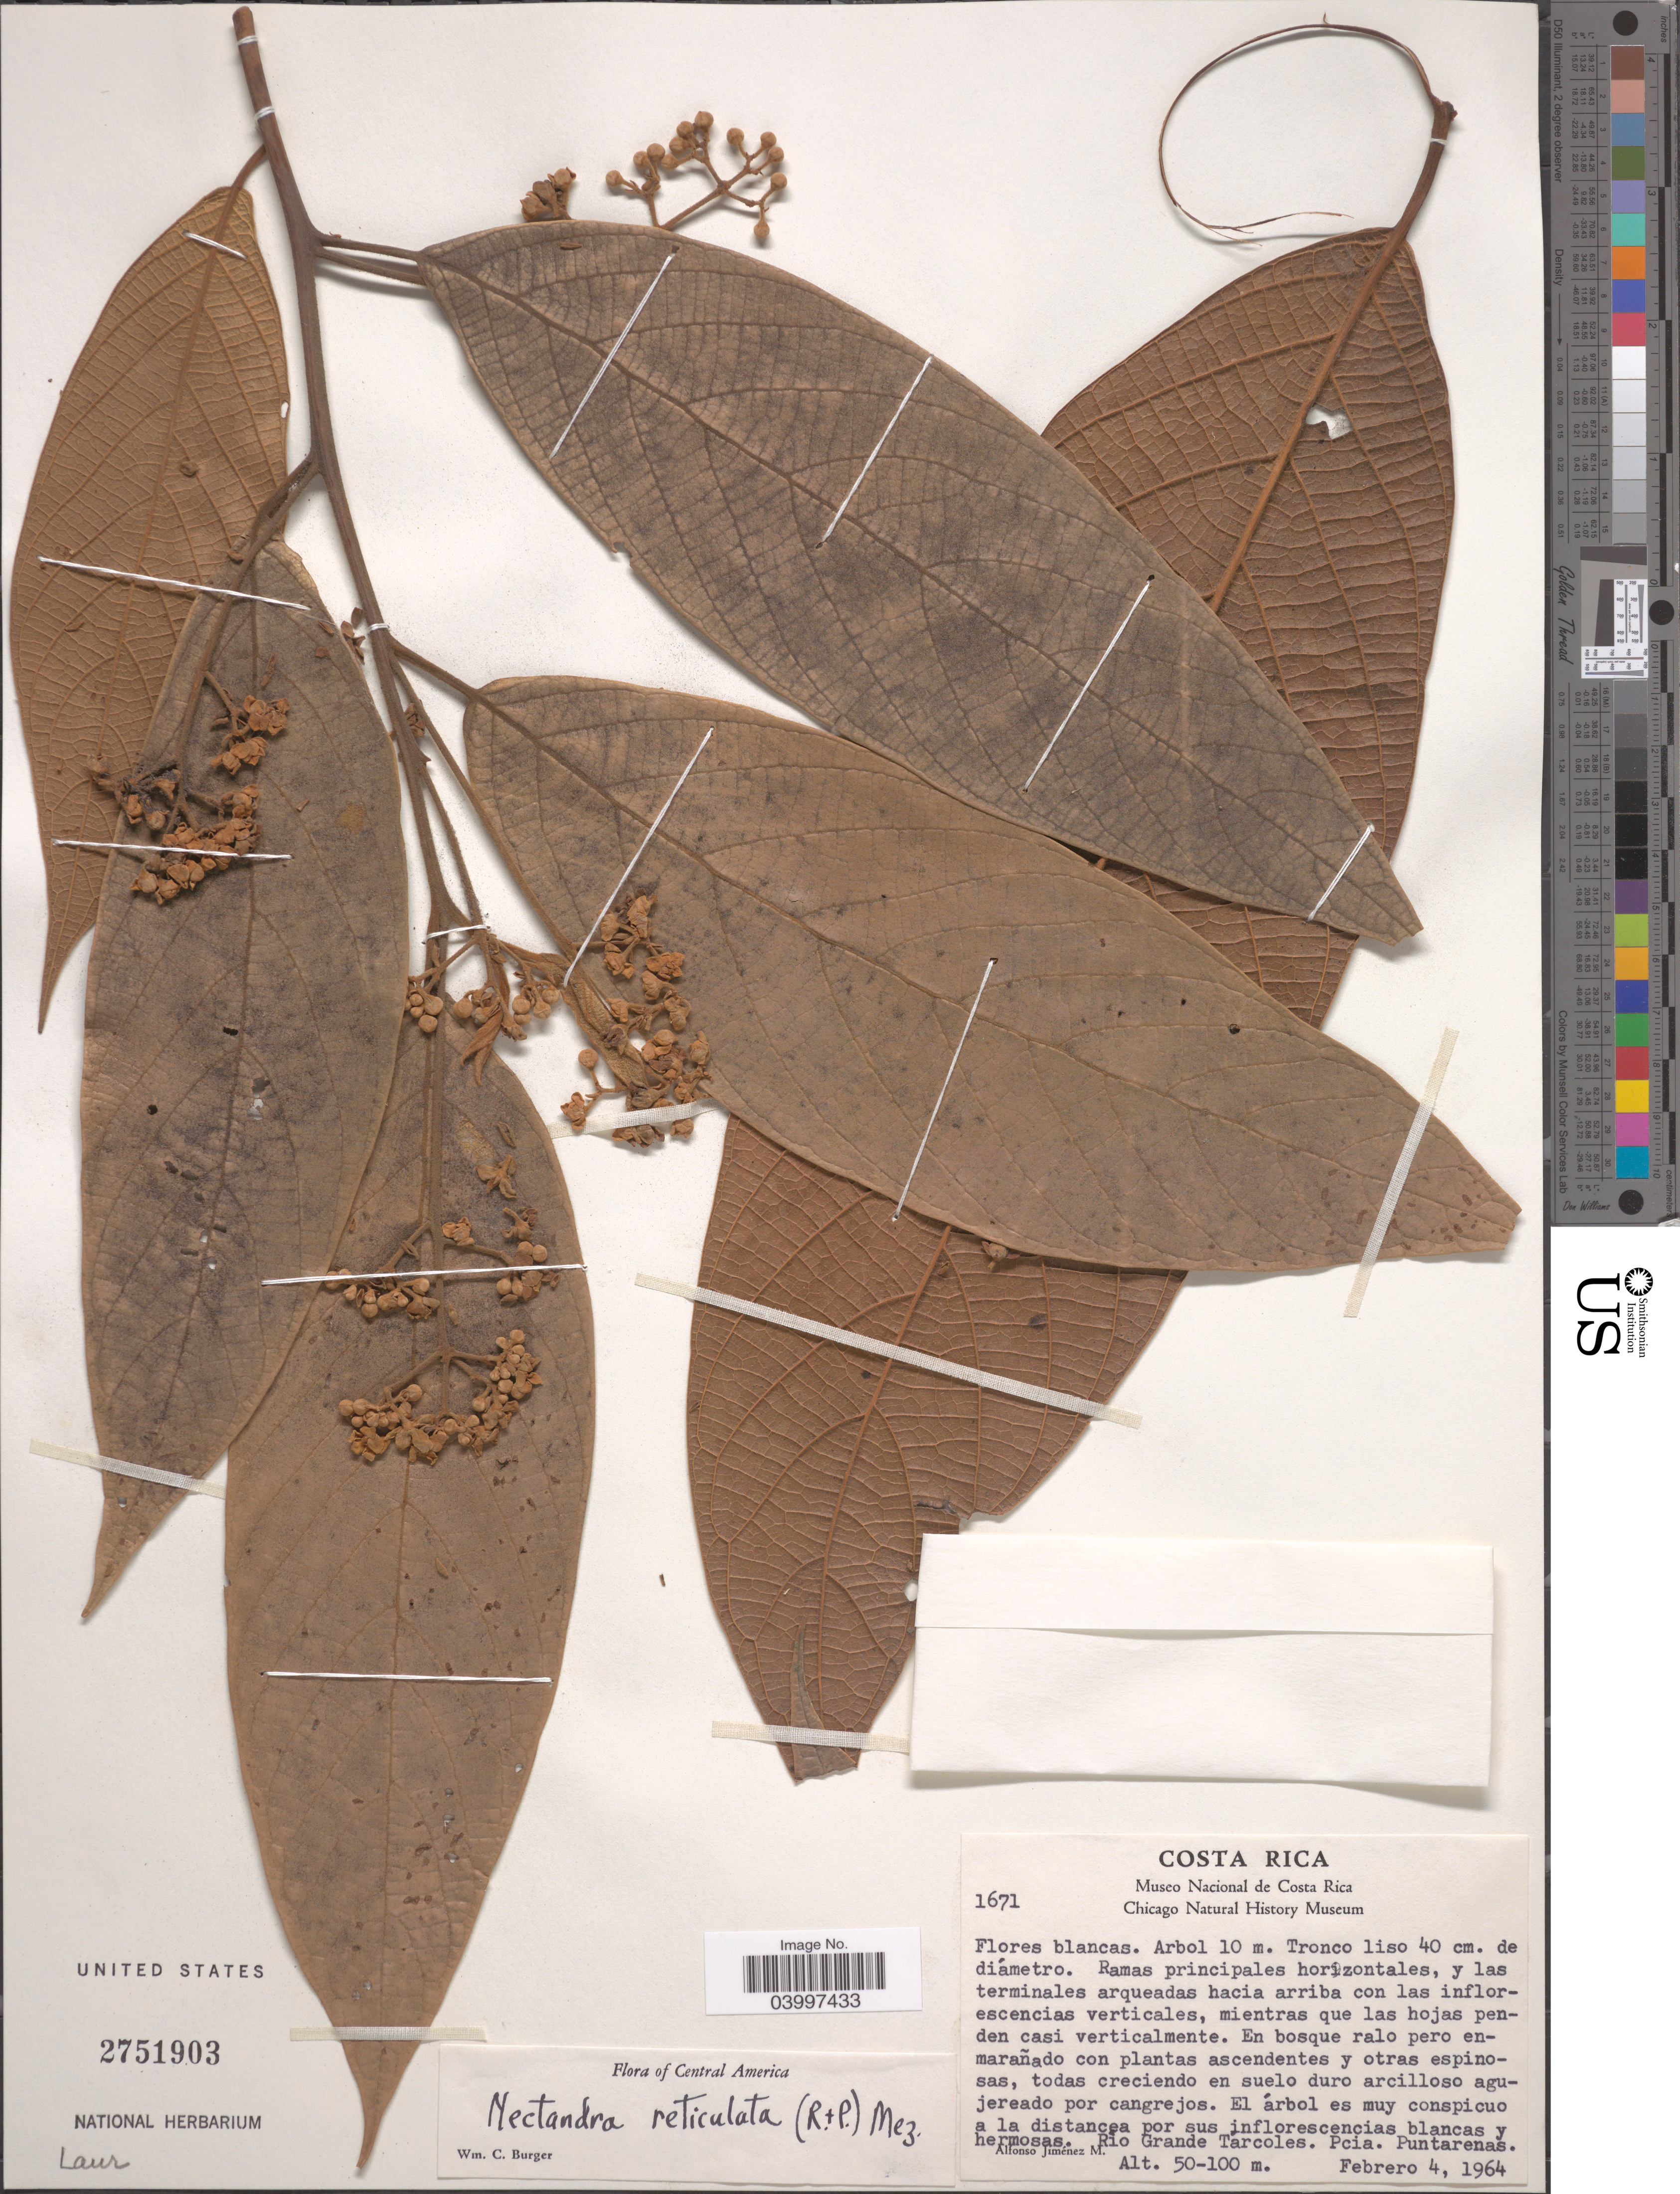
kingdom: Plantae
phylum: Tracheophyta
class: Magnoliopsida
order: Laurales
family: Lauraceae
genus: Nectandra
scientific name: Nectandra reticulata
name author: (Ruiz & Pav.) Mez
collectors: A. Jimenez M.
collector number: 1671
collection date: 1964-02-04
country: Costa Rica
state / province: Puntarenas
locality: Río Grande Tarcoles.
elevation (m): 50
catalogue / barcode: US 2751903